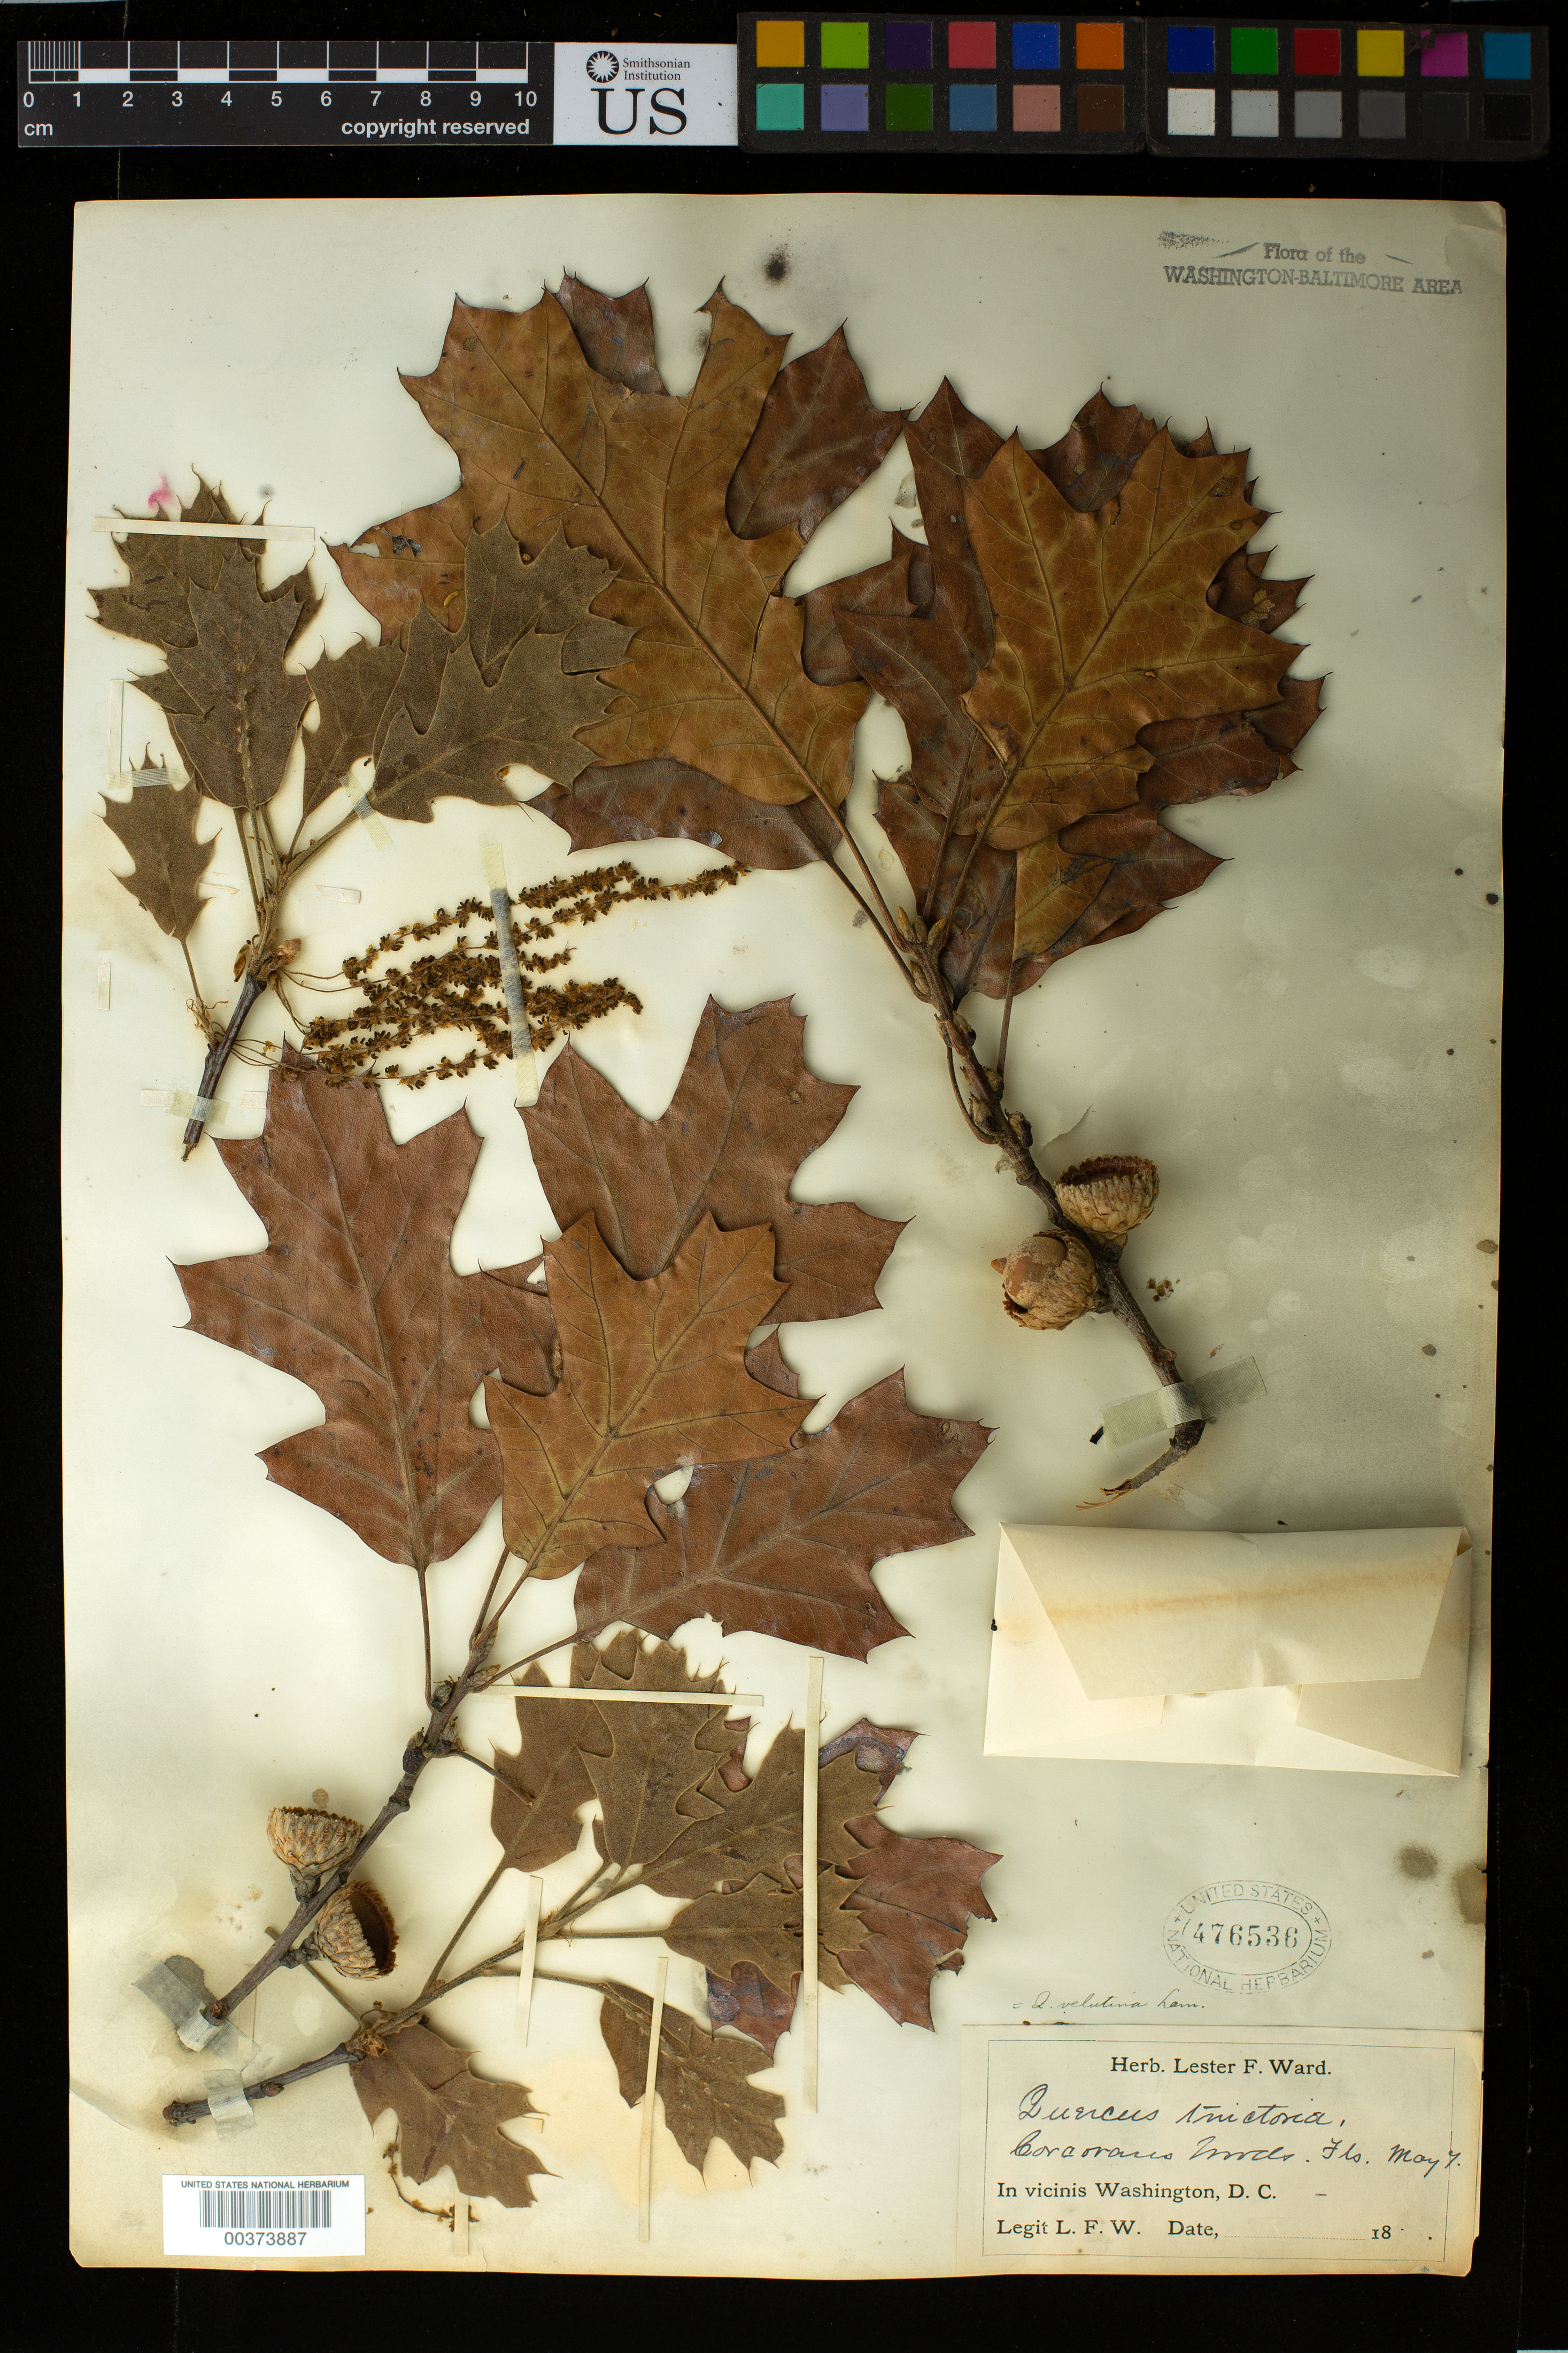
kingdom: Plantae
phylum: Tracheophyta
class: Magnoliopsida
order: Fagales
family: Fagaceae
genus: Quercus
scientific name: Quercus velutina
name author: Lam.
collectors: L. F. Ward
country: United States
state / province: District of Columbia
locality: Corcorans Woods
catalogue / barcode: US 476536